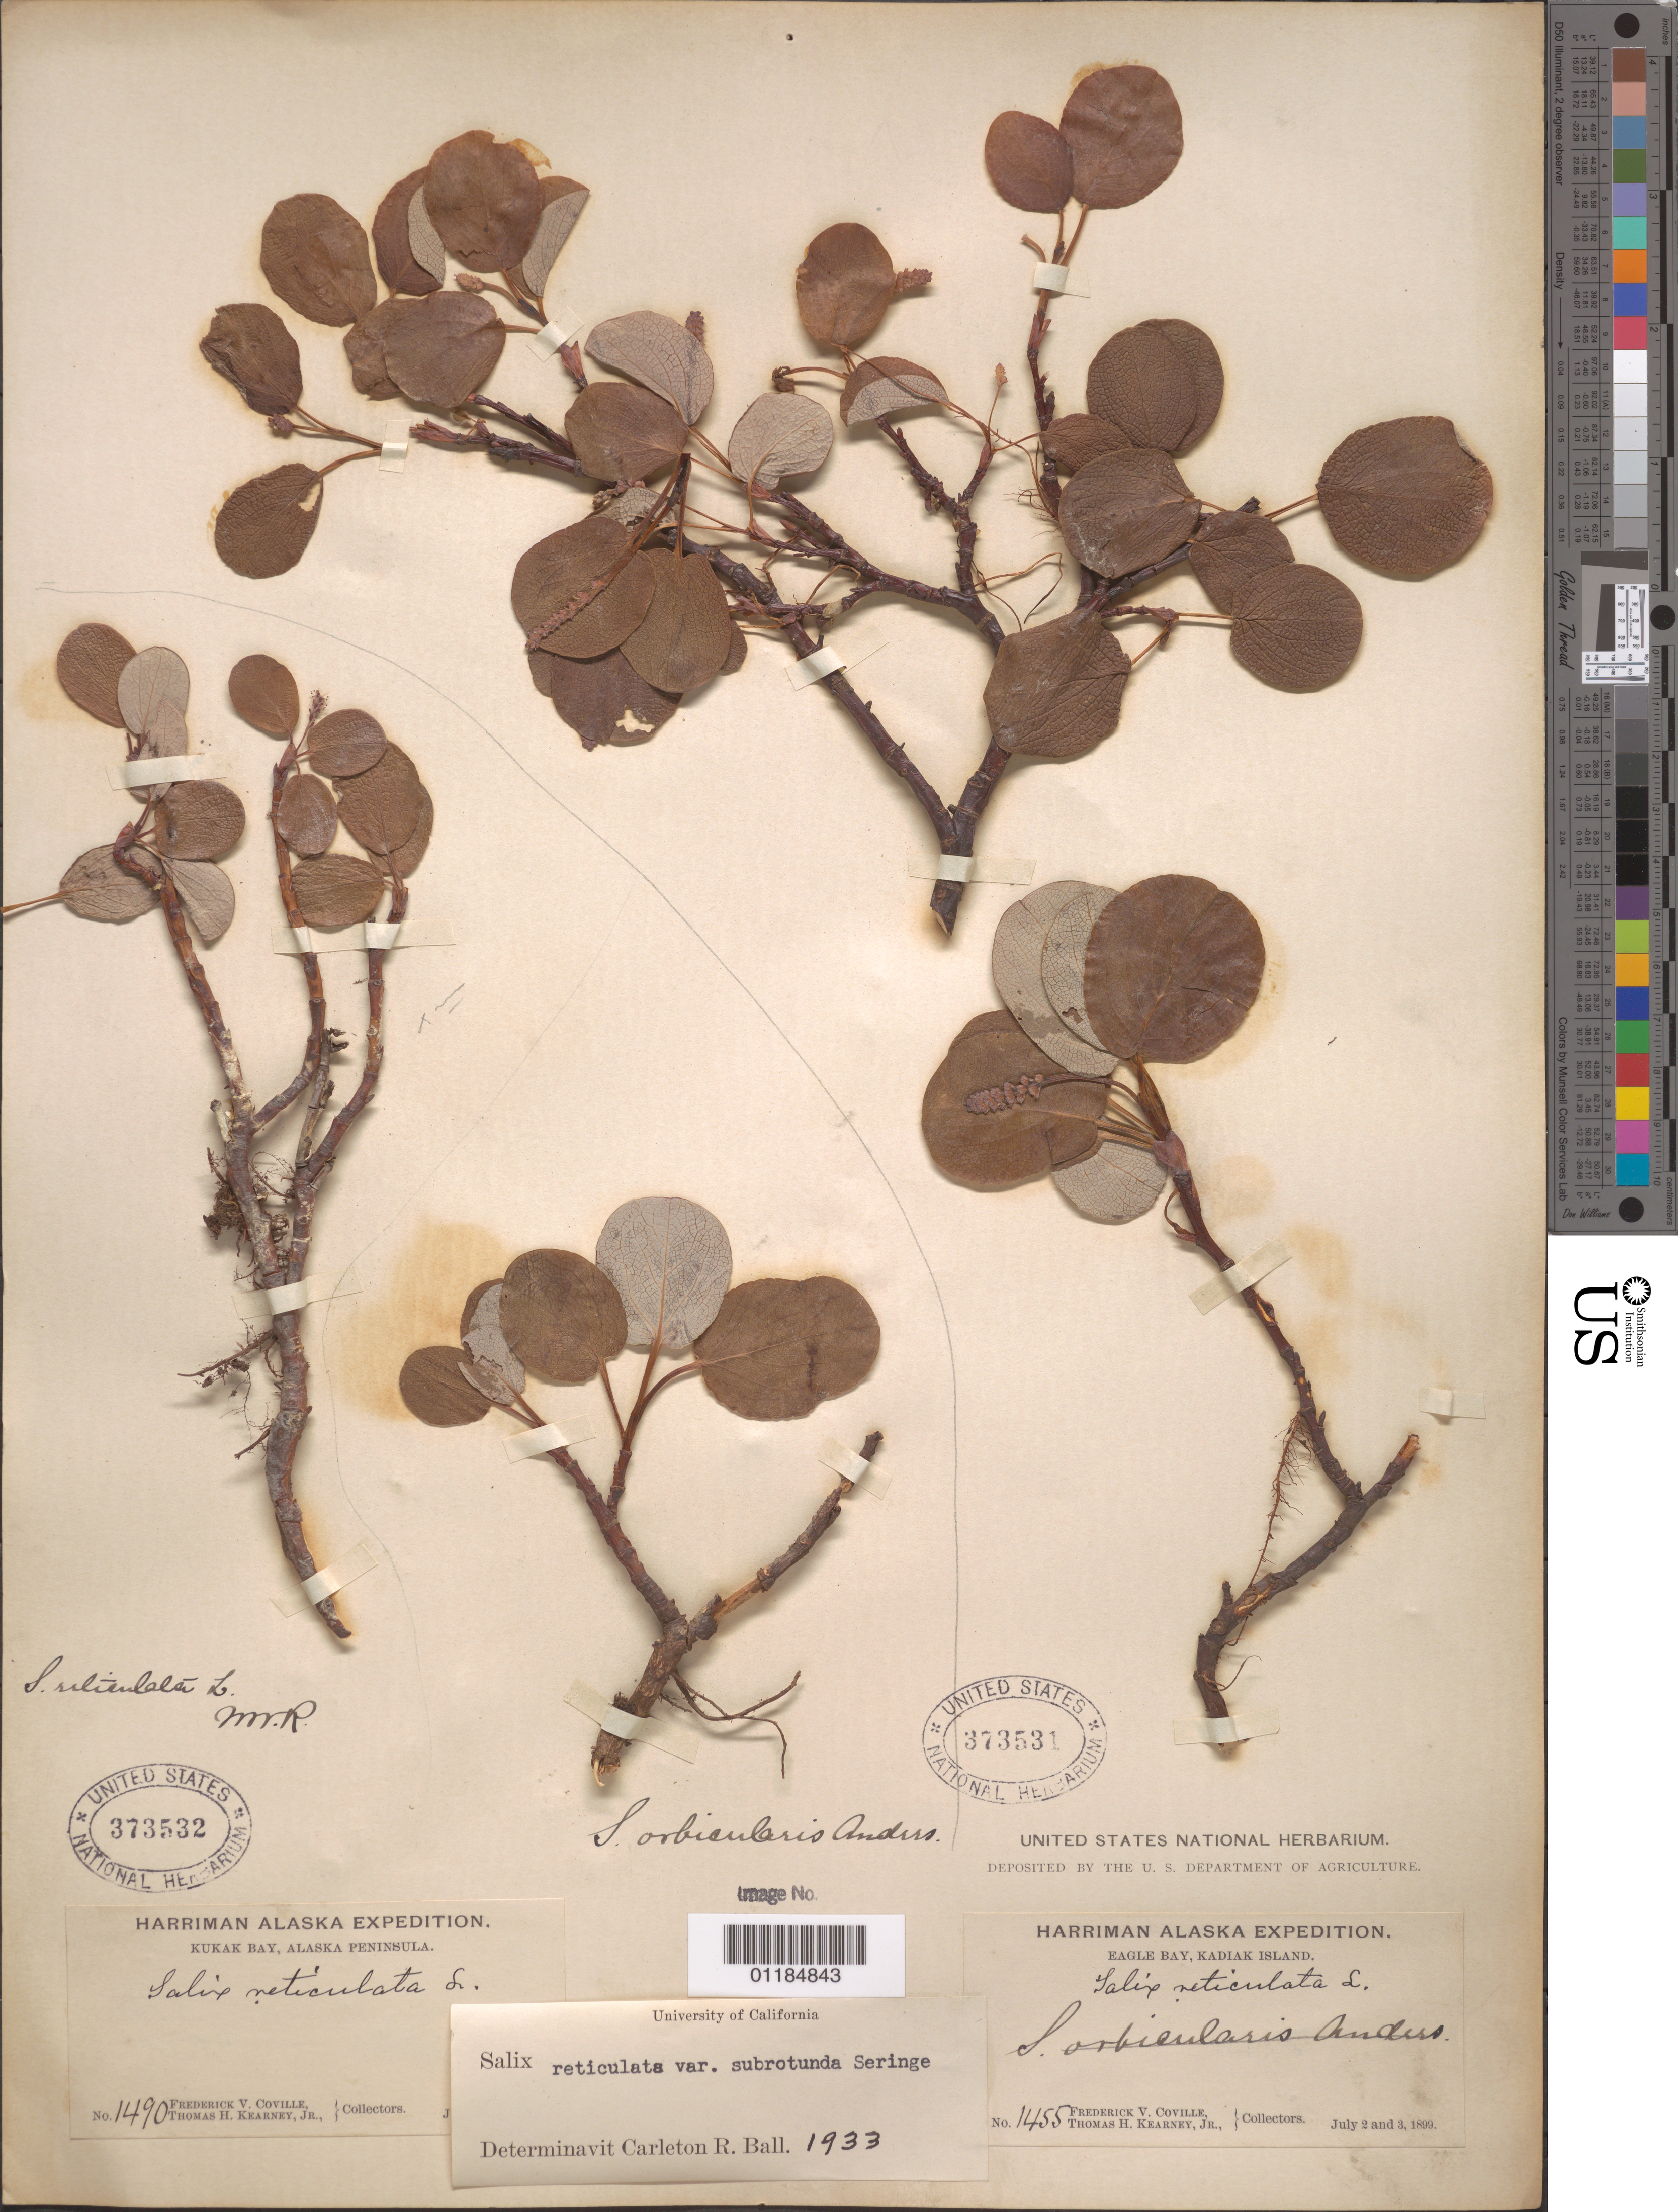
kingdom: Plantae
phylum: Tracheophyta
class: Magnoliopsida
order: Malpighiales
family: Salicaceae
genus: Salix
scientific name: Salix reticulata var. subrotunda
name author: Ser.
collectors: F. V. Coville & T. H. Kearney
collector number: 1490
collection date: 1899-07-01/1899-07-05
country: United States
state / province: Alaska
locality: Kukak Bay, Alaska Peninsula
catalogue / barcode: US 373532